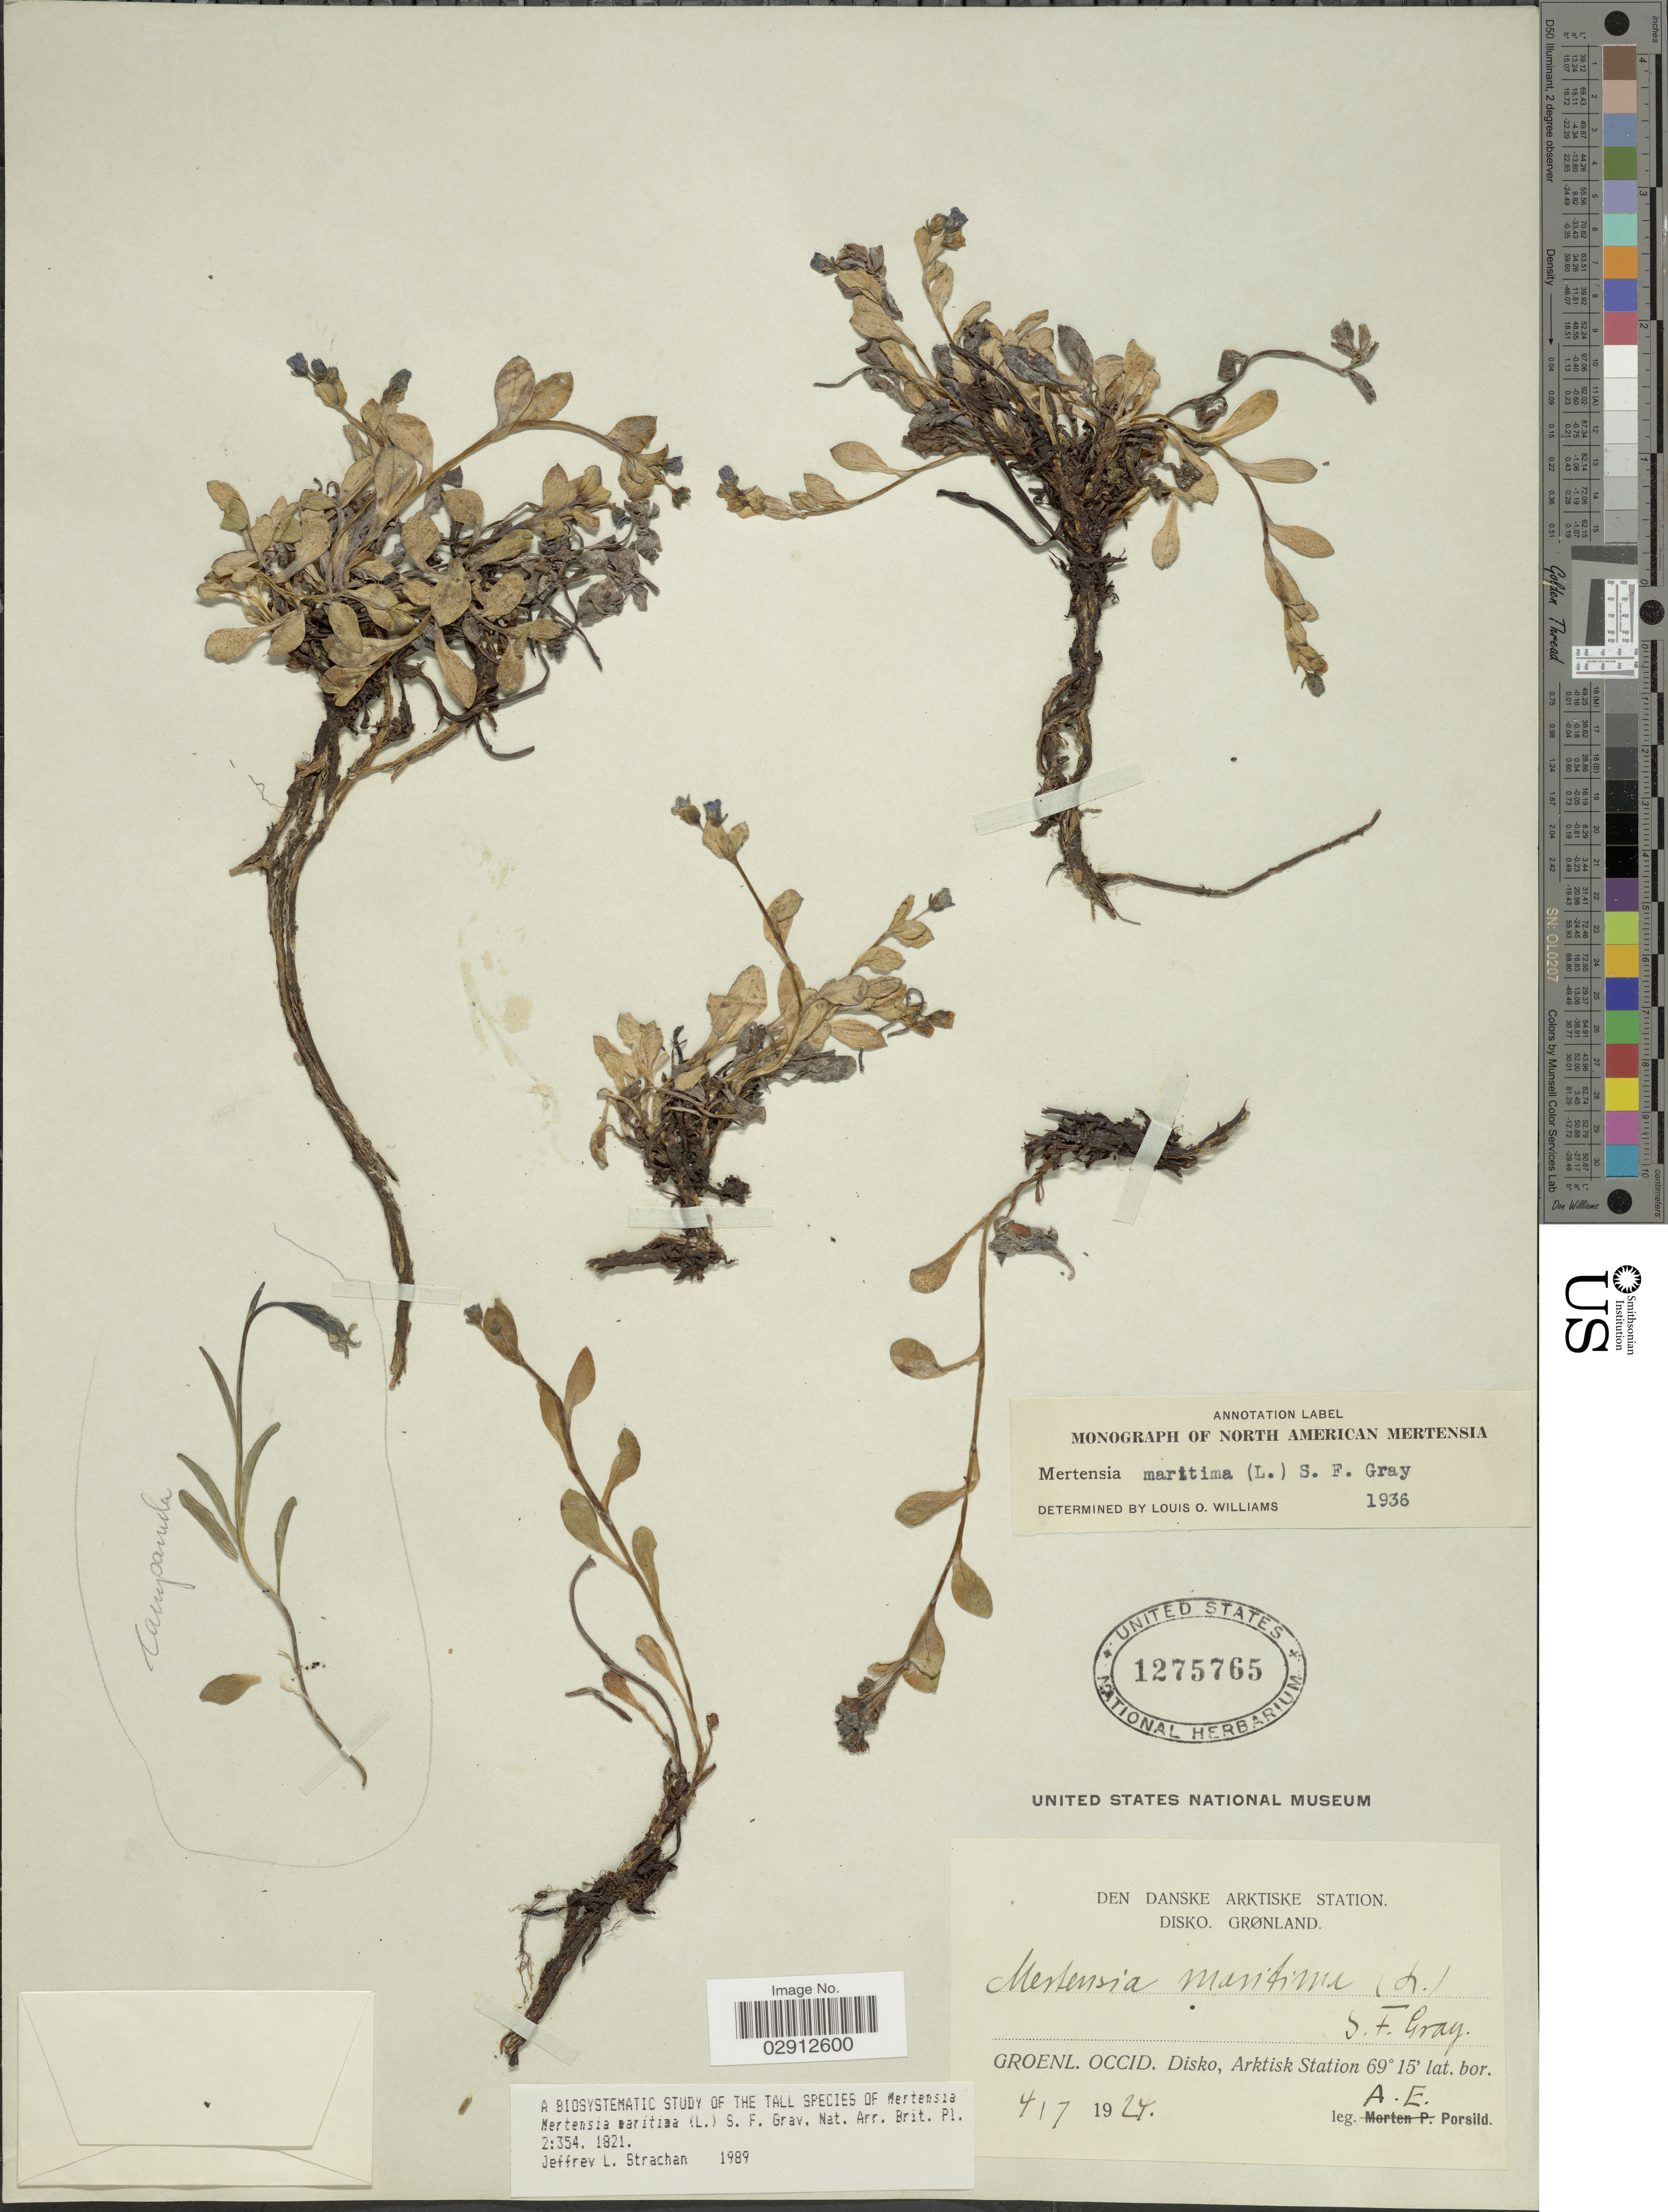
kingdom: Plantae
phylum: Tracheophyta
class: Magnoliopsida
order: Boraginales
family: Boraginaceae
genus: Mertensia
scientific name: Mertensia maritima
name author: (L.) S.F. Gray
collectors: A. E. Porsild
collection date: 1924-07-04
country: Greenland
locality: Groenl. Occid, Disko, Arktisk Station.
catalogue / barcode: US 1275765